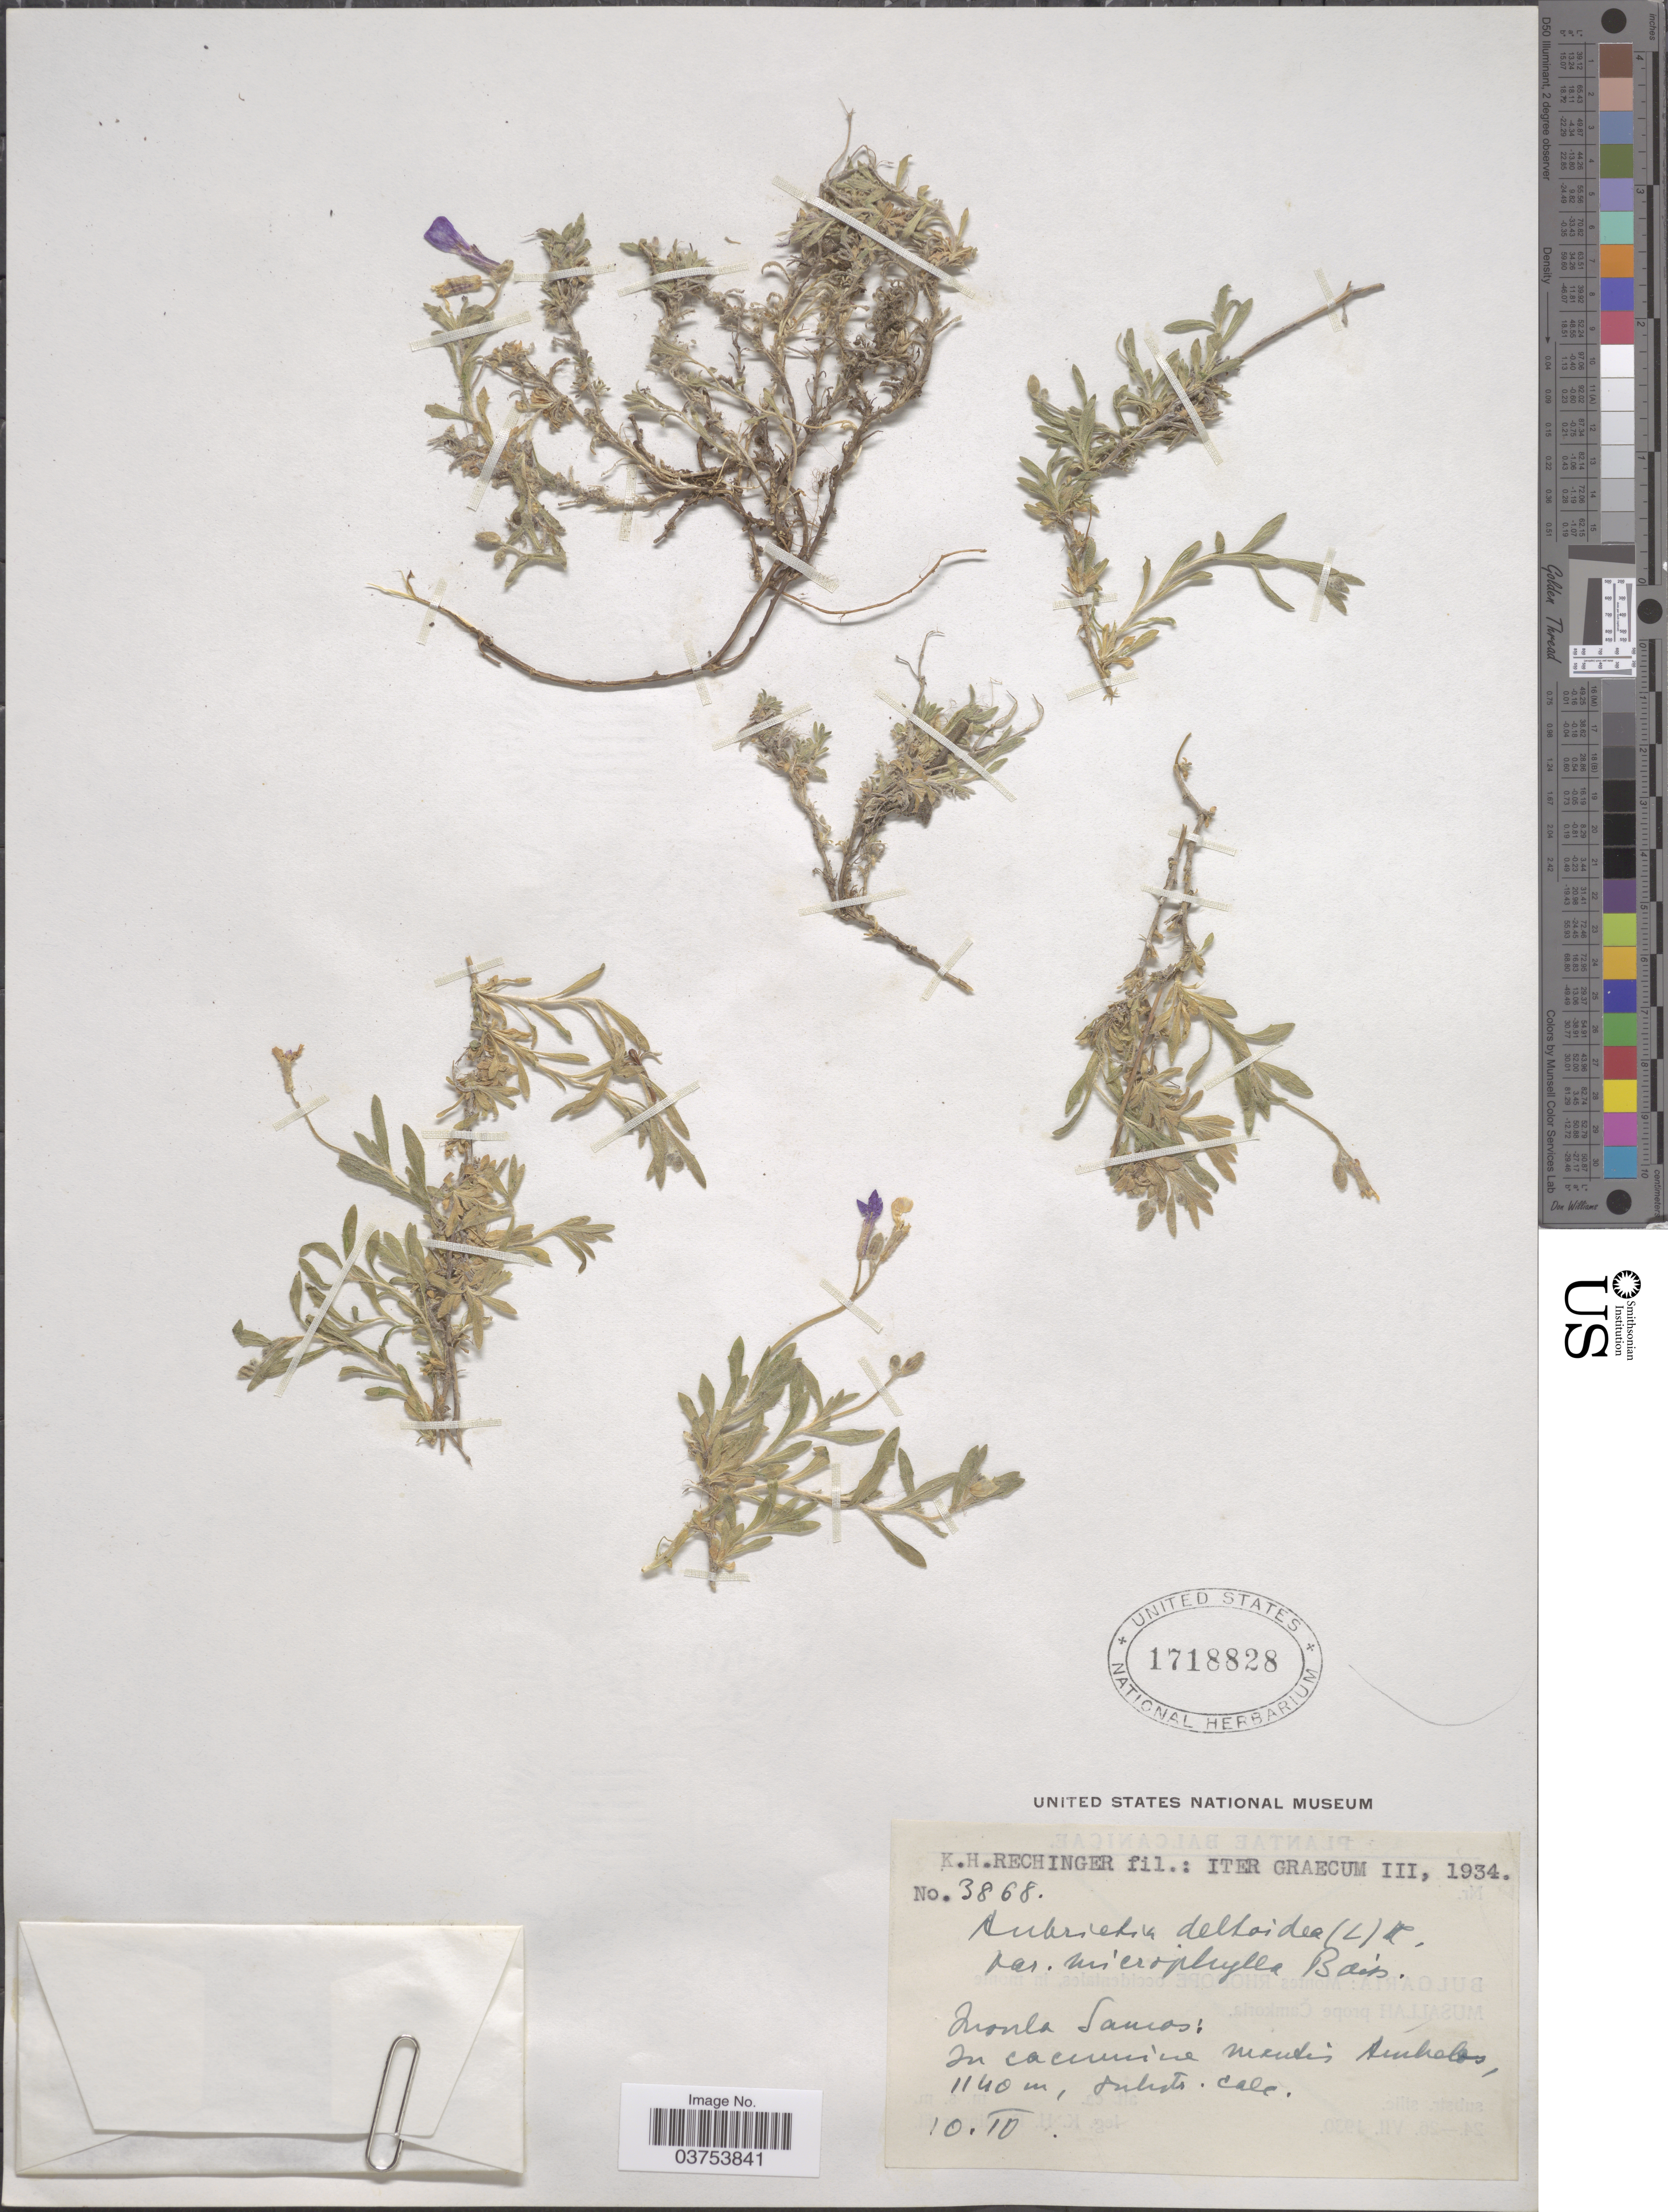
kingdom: Plantae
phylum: Tracheophyta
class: Magnoliopsida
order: Brassicales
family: Brassicaceae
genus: Aubrieta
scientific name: Aubrieta deltoidea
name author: (L.) DC.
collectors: K. H. Rechinger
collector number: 3868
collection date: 1934-04-10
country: Greece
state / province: North Aegean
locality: Iter Graecum. Insula Samos: In cacumine montis Ambelos.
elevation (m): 1140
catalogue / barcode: US 1718828